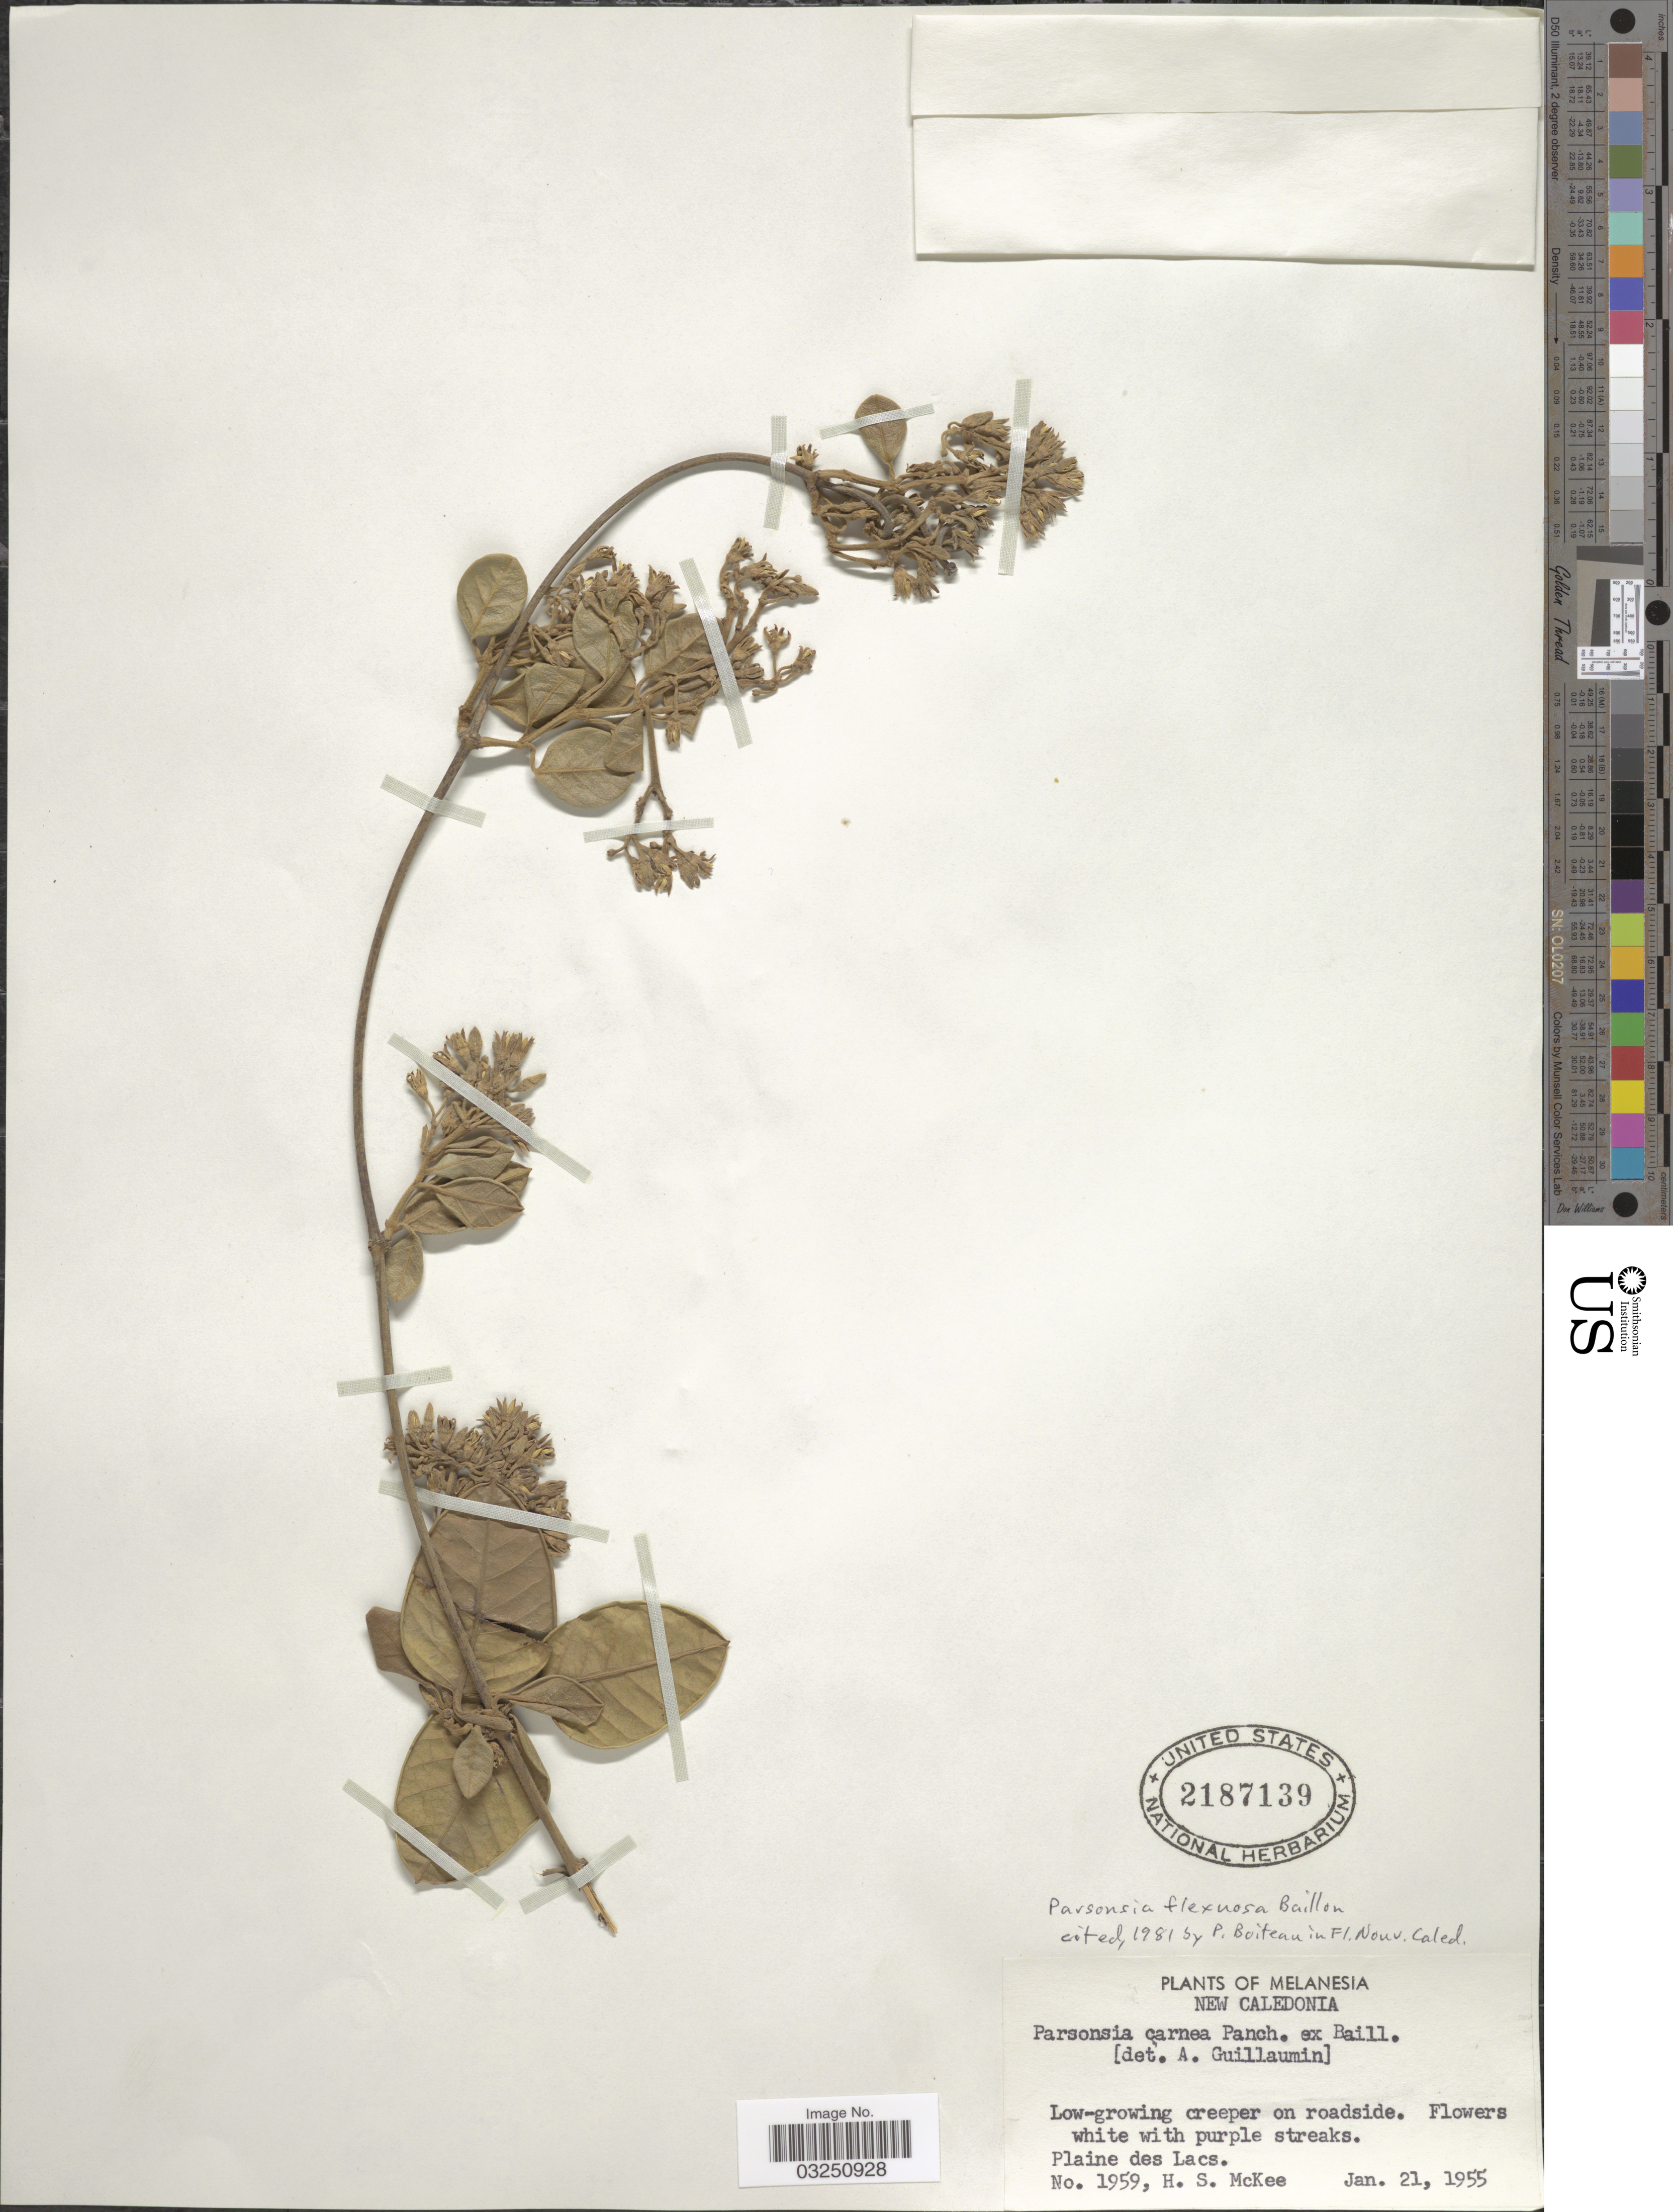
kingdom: Plantae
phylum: Tracheophyta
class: Magnoliopsida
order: Myrtales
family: Lythraceae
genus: Parsonsia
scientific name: Parsonsia flexuosa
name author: Baill.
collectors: H. S. McKee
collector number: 1959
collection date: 1955-01-21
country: New Caledonia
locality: Melanesia. Plaine des Lacs.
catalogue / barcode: US 2187139